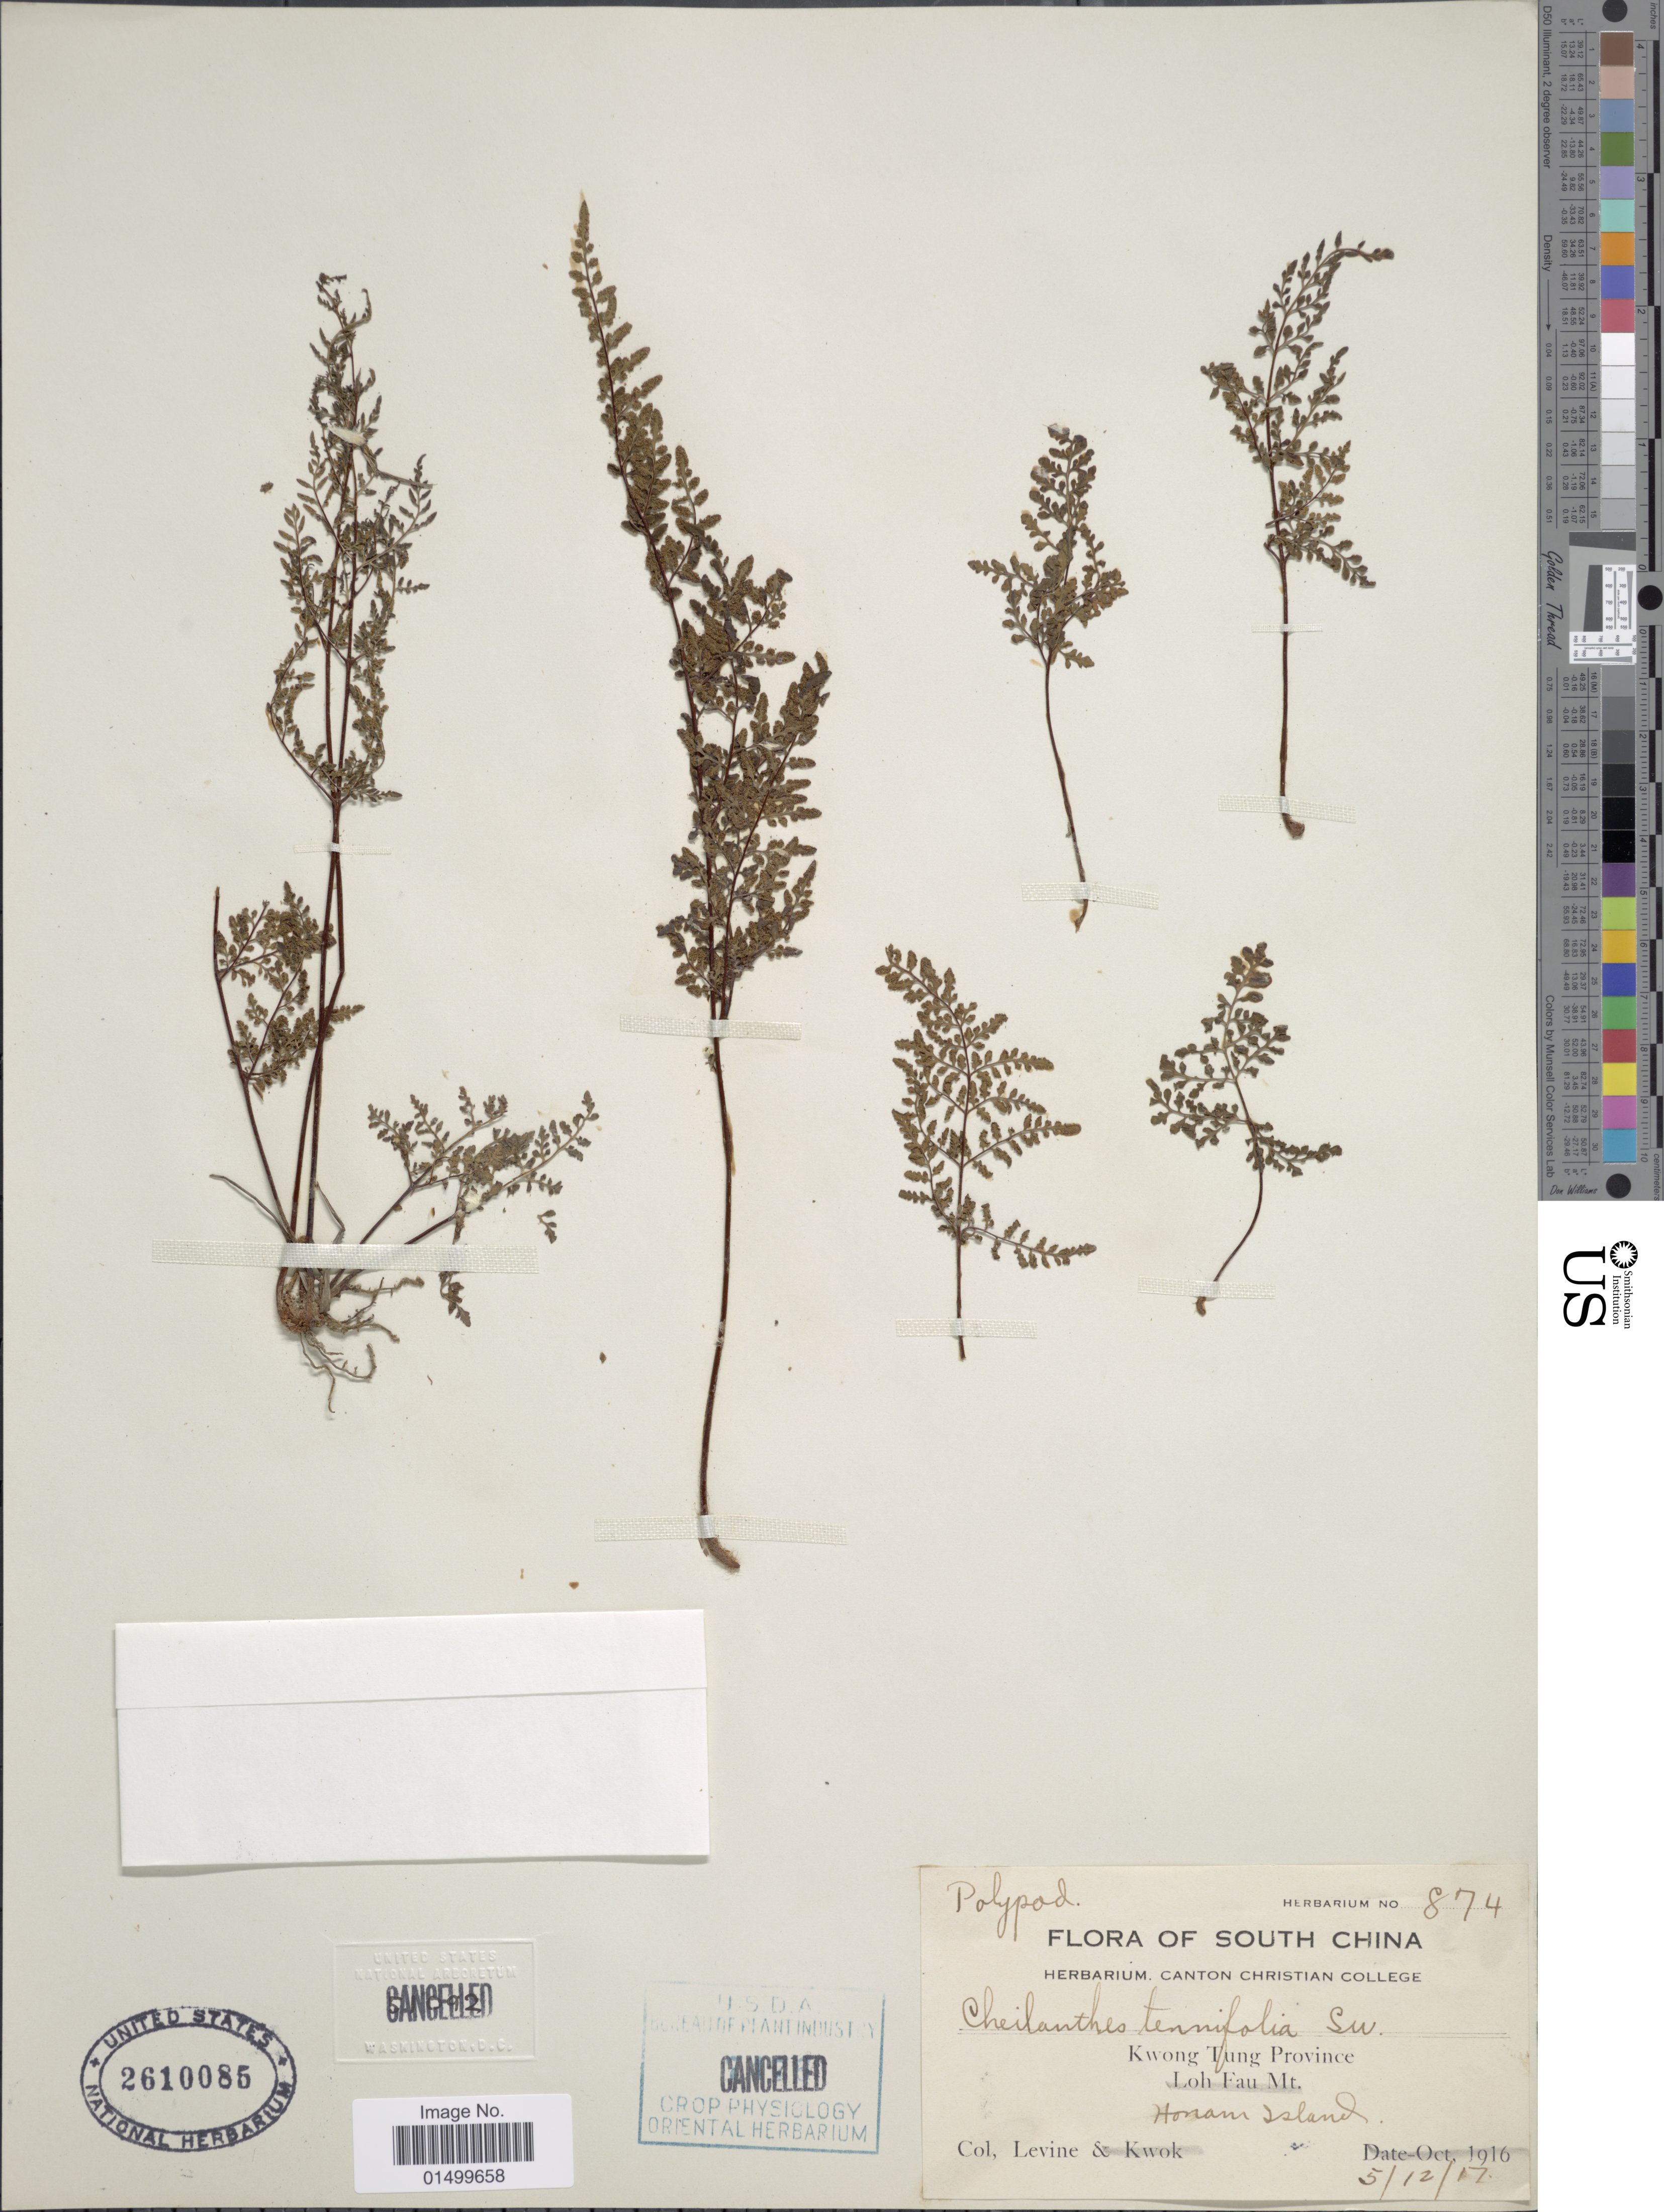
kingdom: Plantae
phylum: Tracheophyta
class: Polypodiopsida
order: Polypodiales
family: Pteridaceae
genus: Cheilanthes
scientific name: Cheilanthes tenuifolia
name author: (Burm. f.) Sw.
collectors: -. Levine & Kwok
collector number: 874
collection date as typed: Transcribed d/m/y: 5/12/17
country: China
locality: Kwong Tung Province, Loh Fau Mt, Honanr Island [interpreted]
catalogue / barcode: US 2610085